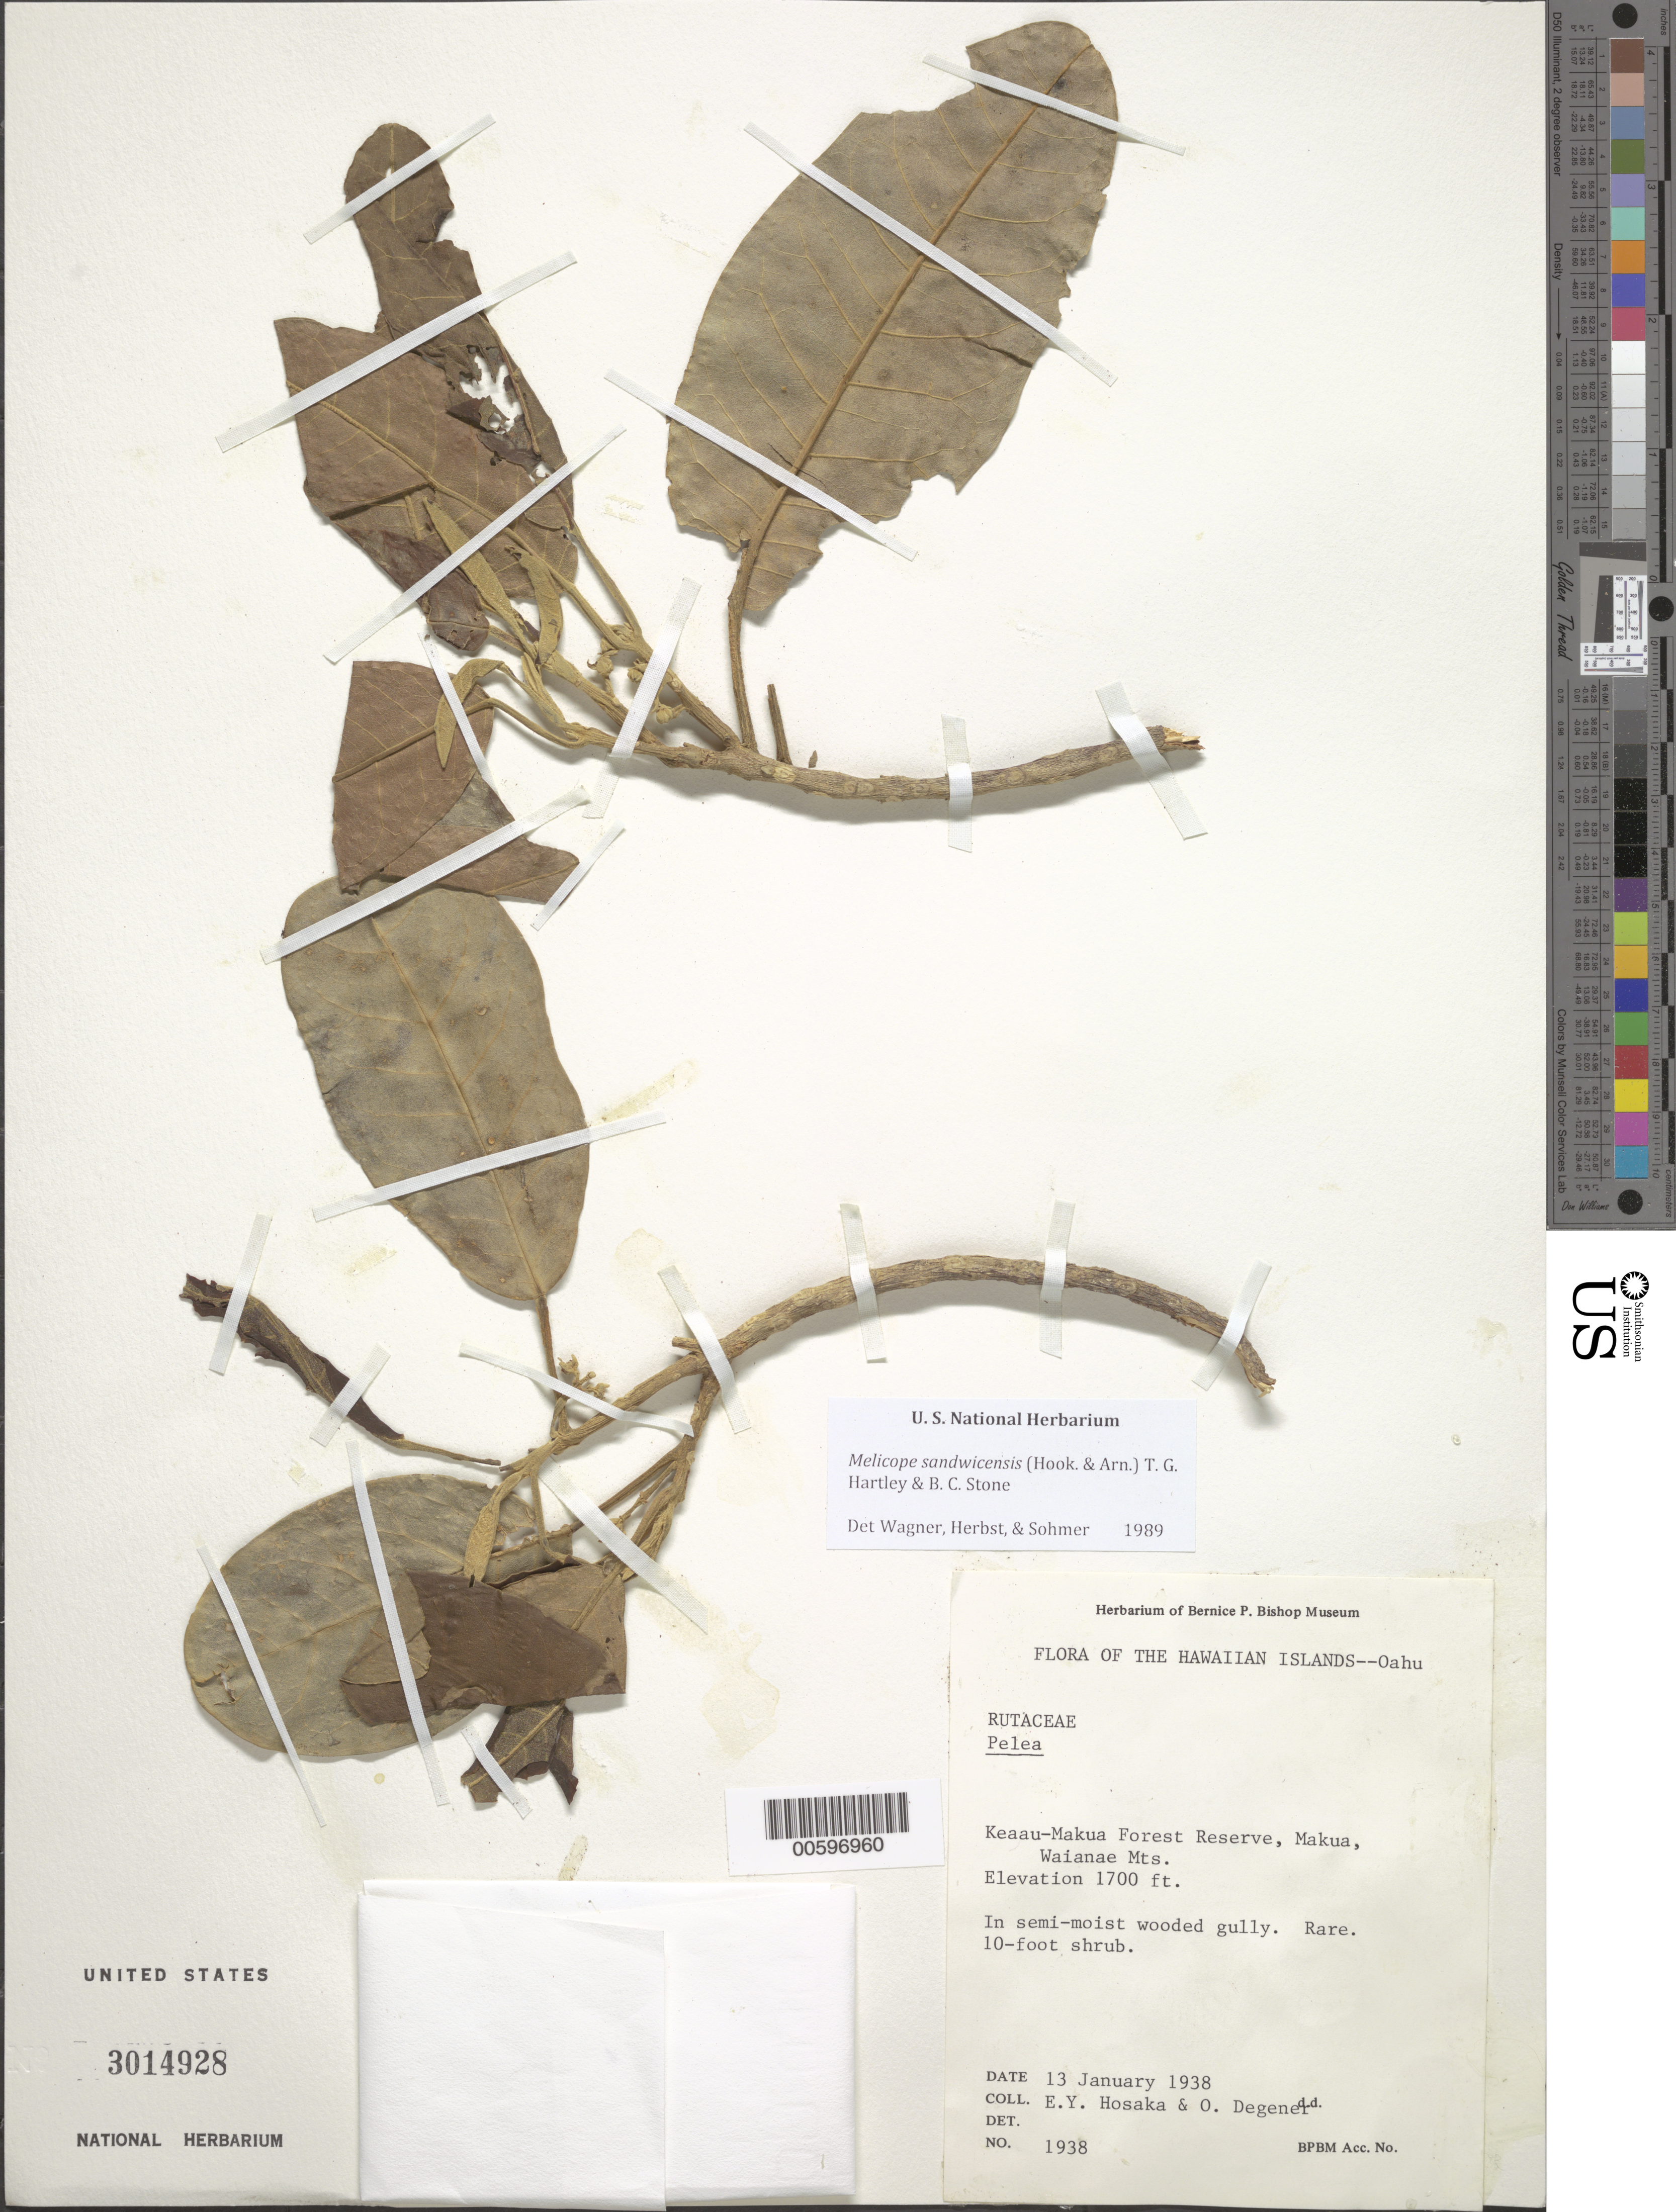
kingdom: Plantae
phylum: Tracheophyta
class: Magnoliopsida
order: Sapindales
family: Rutaceae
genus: Melicope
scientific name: Melicope sandwicensis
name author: (Hook. & Arn.) T.G. Hartley & B.C. Stone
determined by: Herbst, D. R.; Sohmer, S. H.; Wagner, W. L.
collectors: E. Y. Hosaka & O. Degener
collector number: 1938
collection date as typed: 13 Jan 1938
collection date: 1938-01-13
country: United States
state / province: Hawaii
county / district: Honolulu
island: Oahu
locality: Keaau-Makua For Res, Makua, Waianae Mts.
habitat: Semi-moist wooded gully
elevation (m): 518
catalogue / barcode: US 3014928